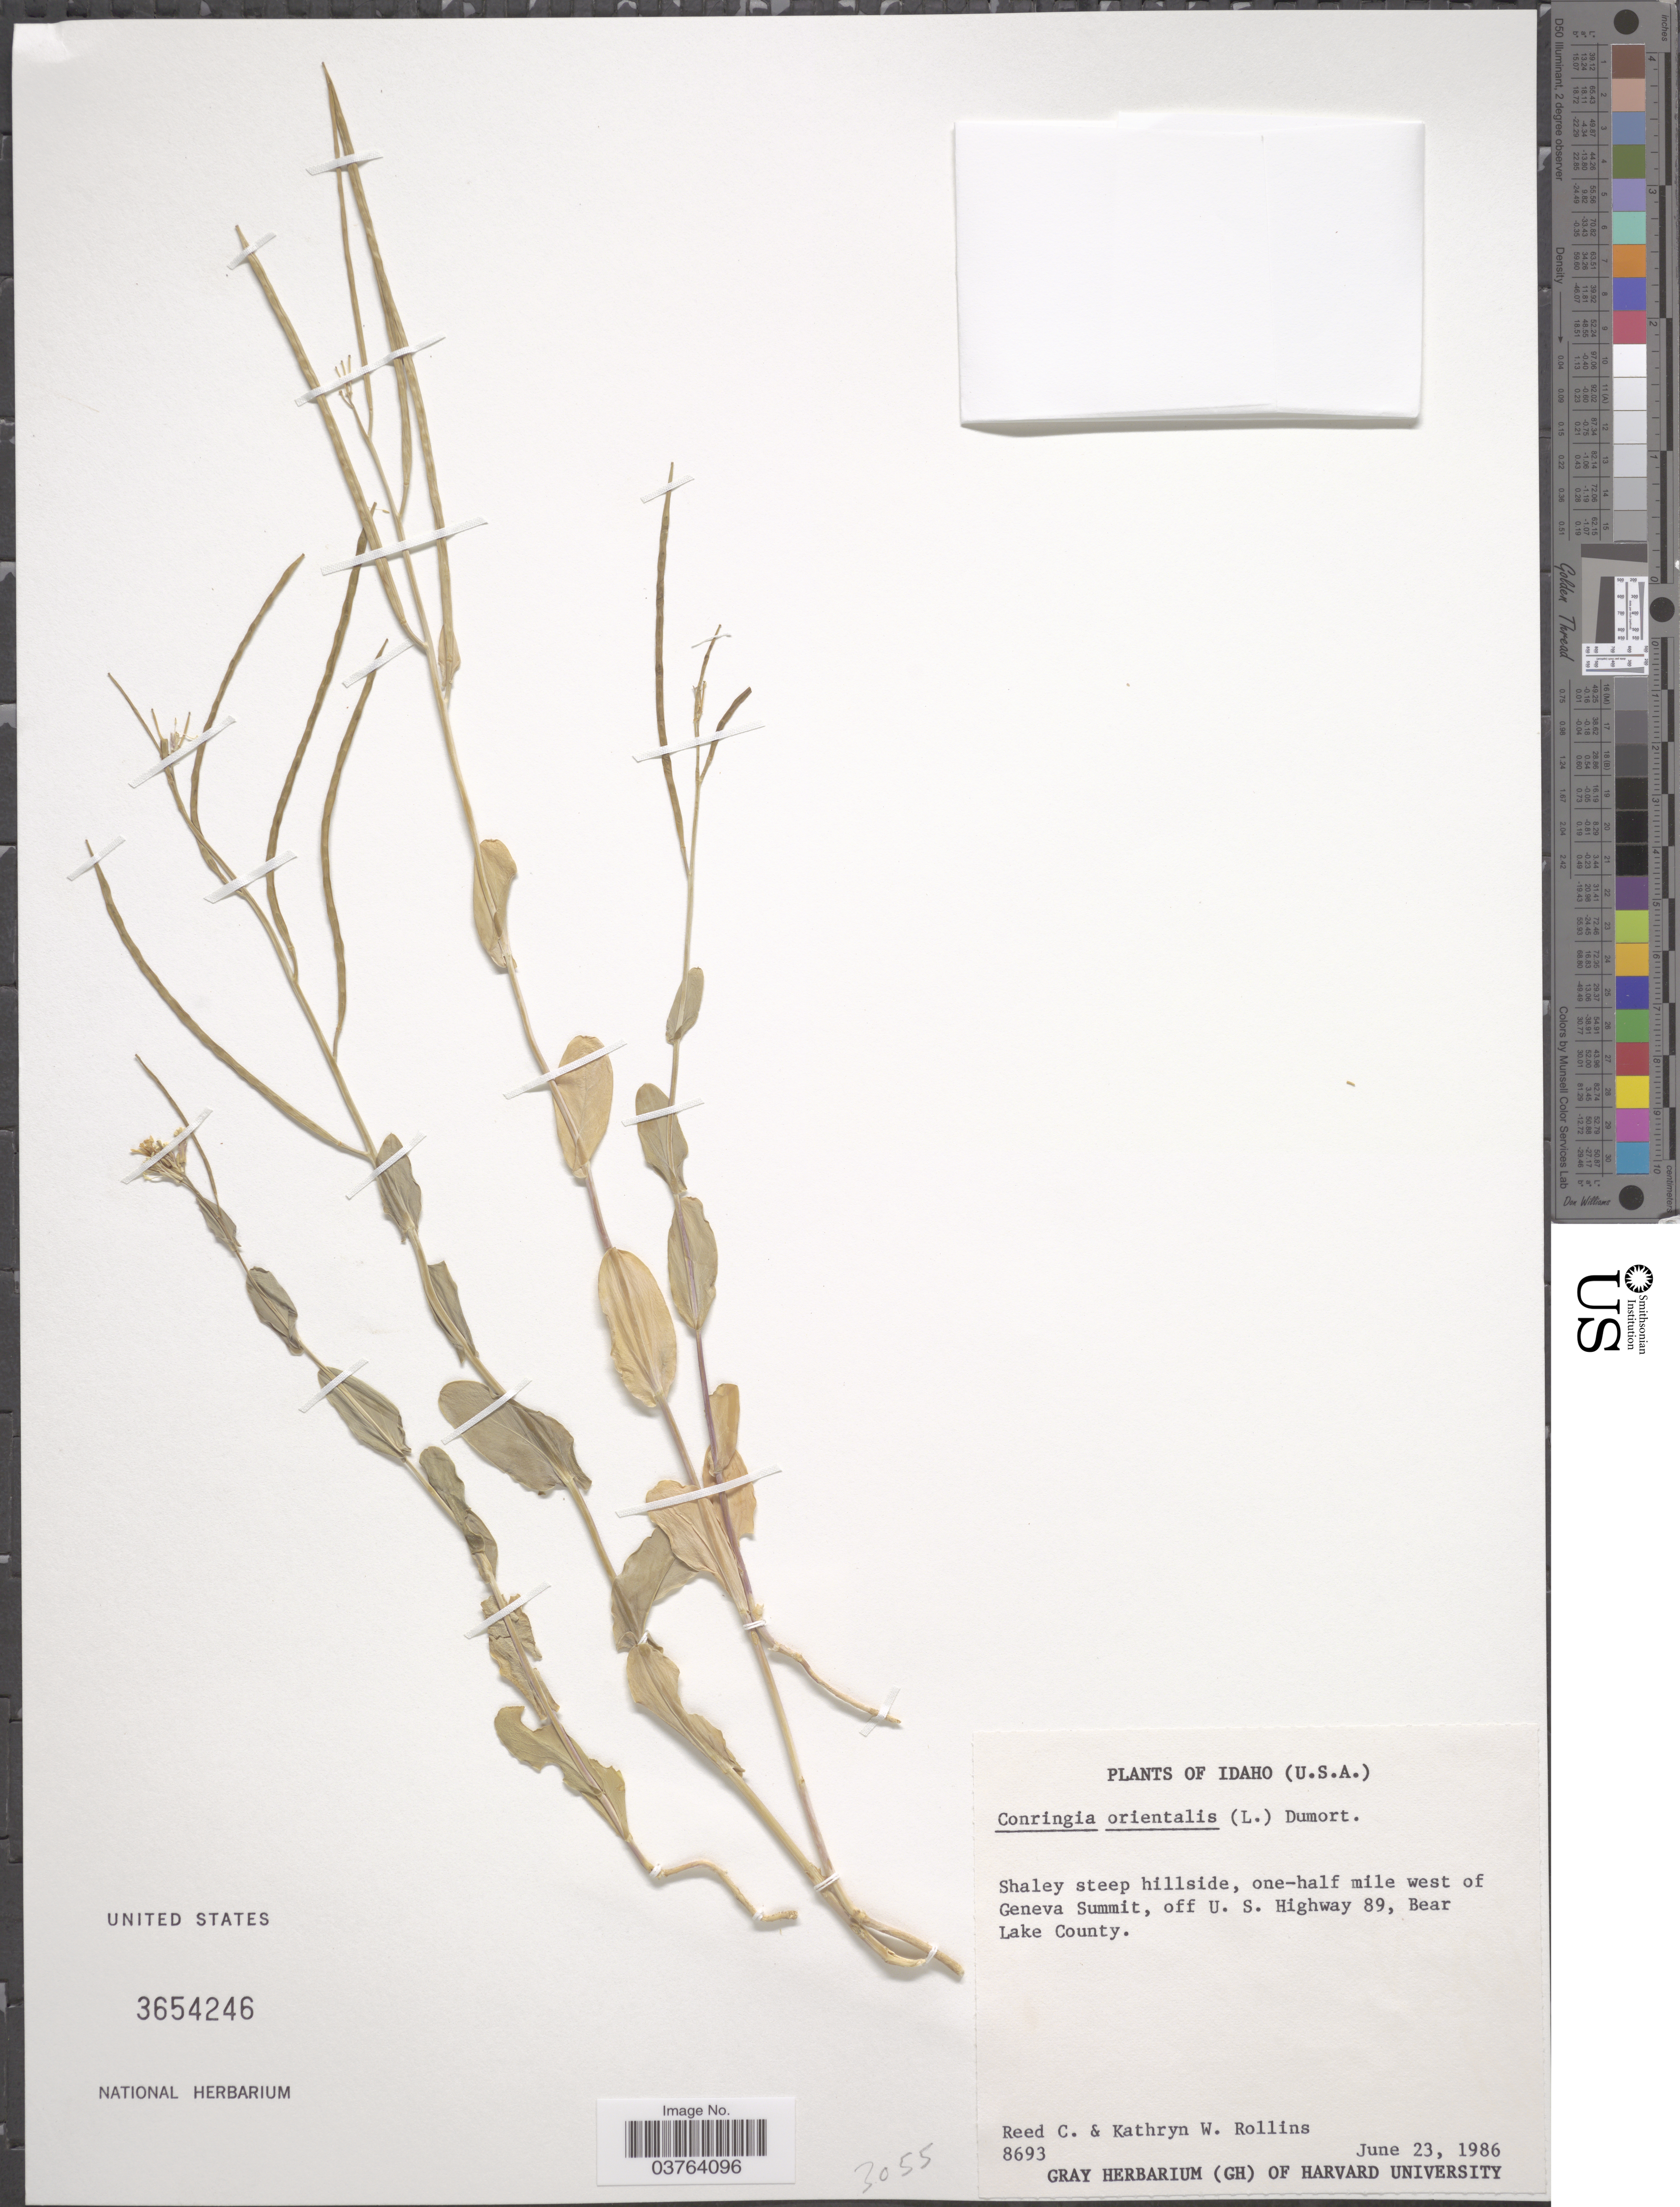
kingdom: Plantae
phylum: Tracheophyta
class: Magnoliopsida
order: Brassicales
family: Brassicaceae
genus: Conringia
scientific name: Conringia orientalis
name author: (L.) C. Presl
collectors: R. C. Rollins & K. W. Rollins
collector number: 8693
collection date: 1986-06-23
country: United States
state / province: Idaho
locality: One-half mile west of Geneva Summit, off U. S. Highway 89, Bear Lake County.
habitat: shaley steep hillside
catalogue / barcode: US 3654246